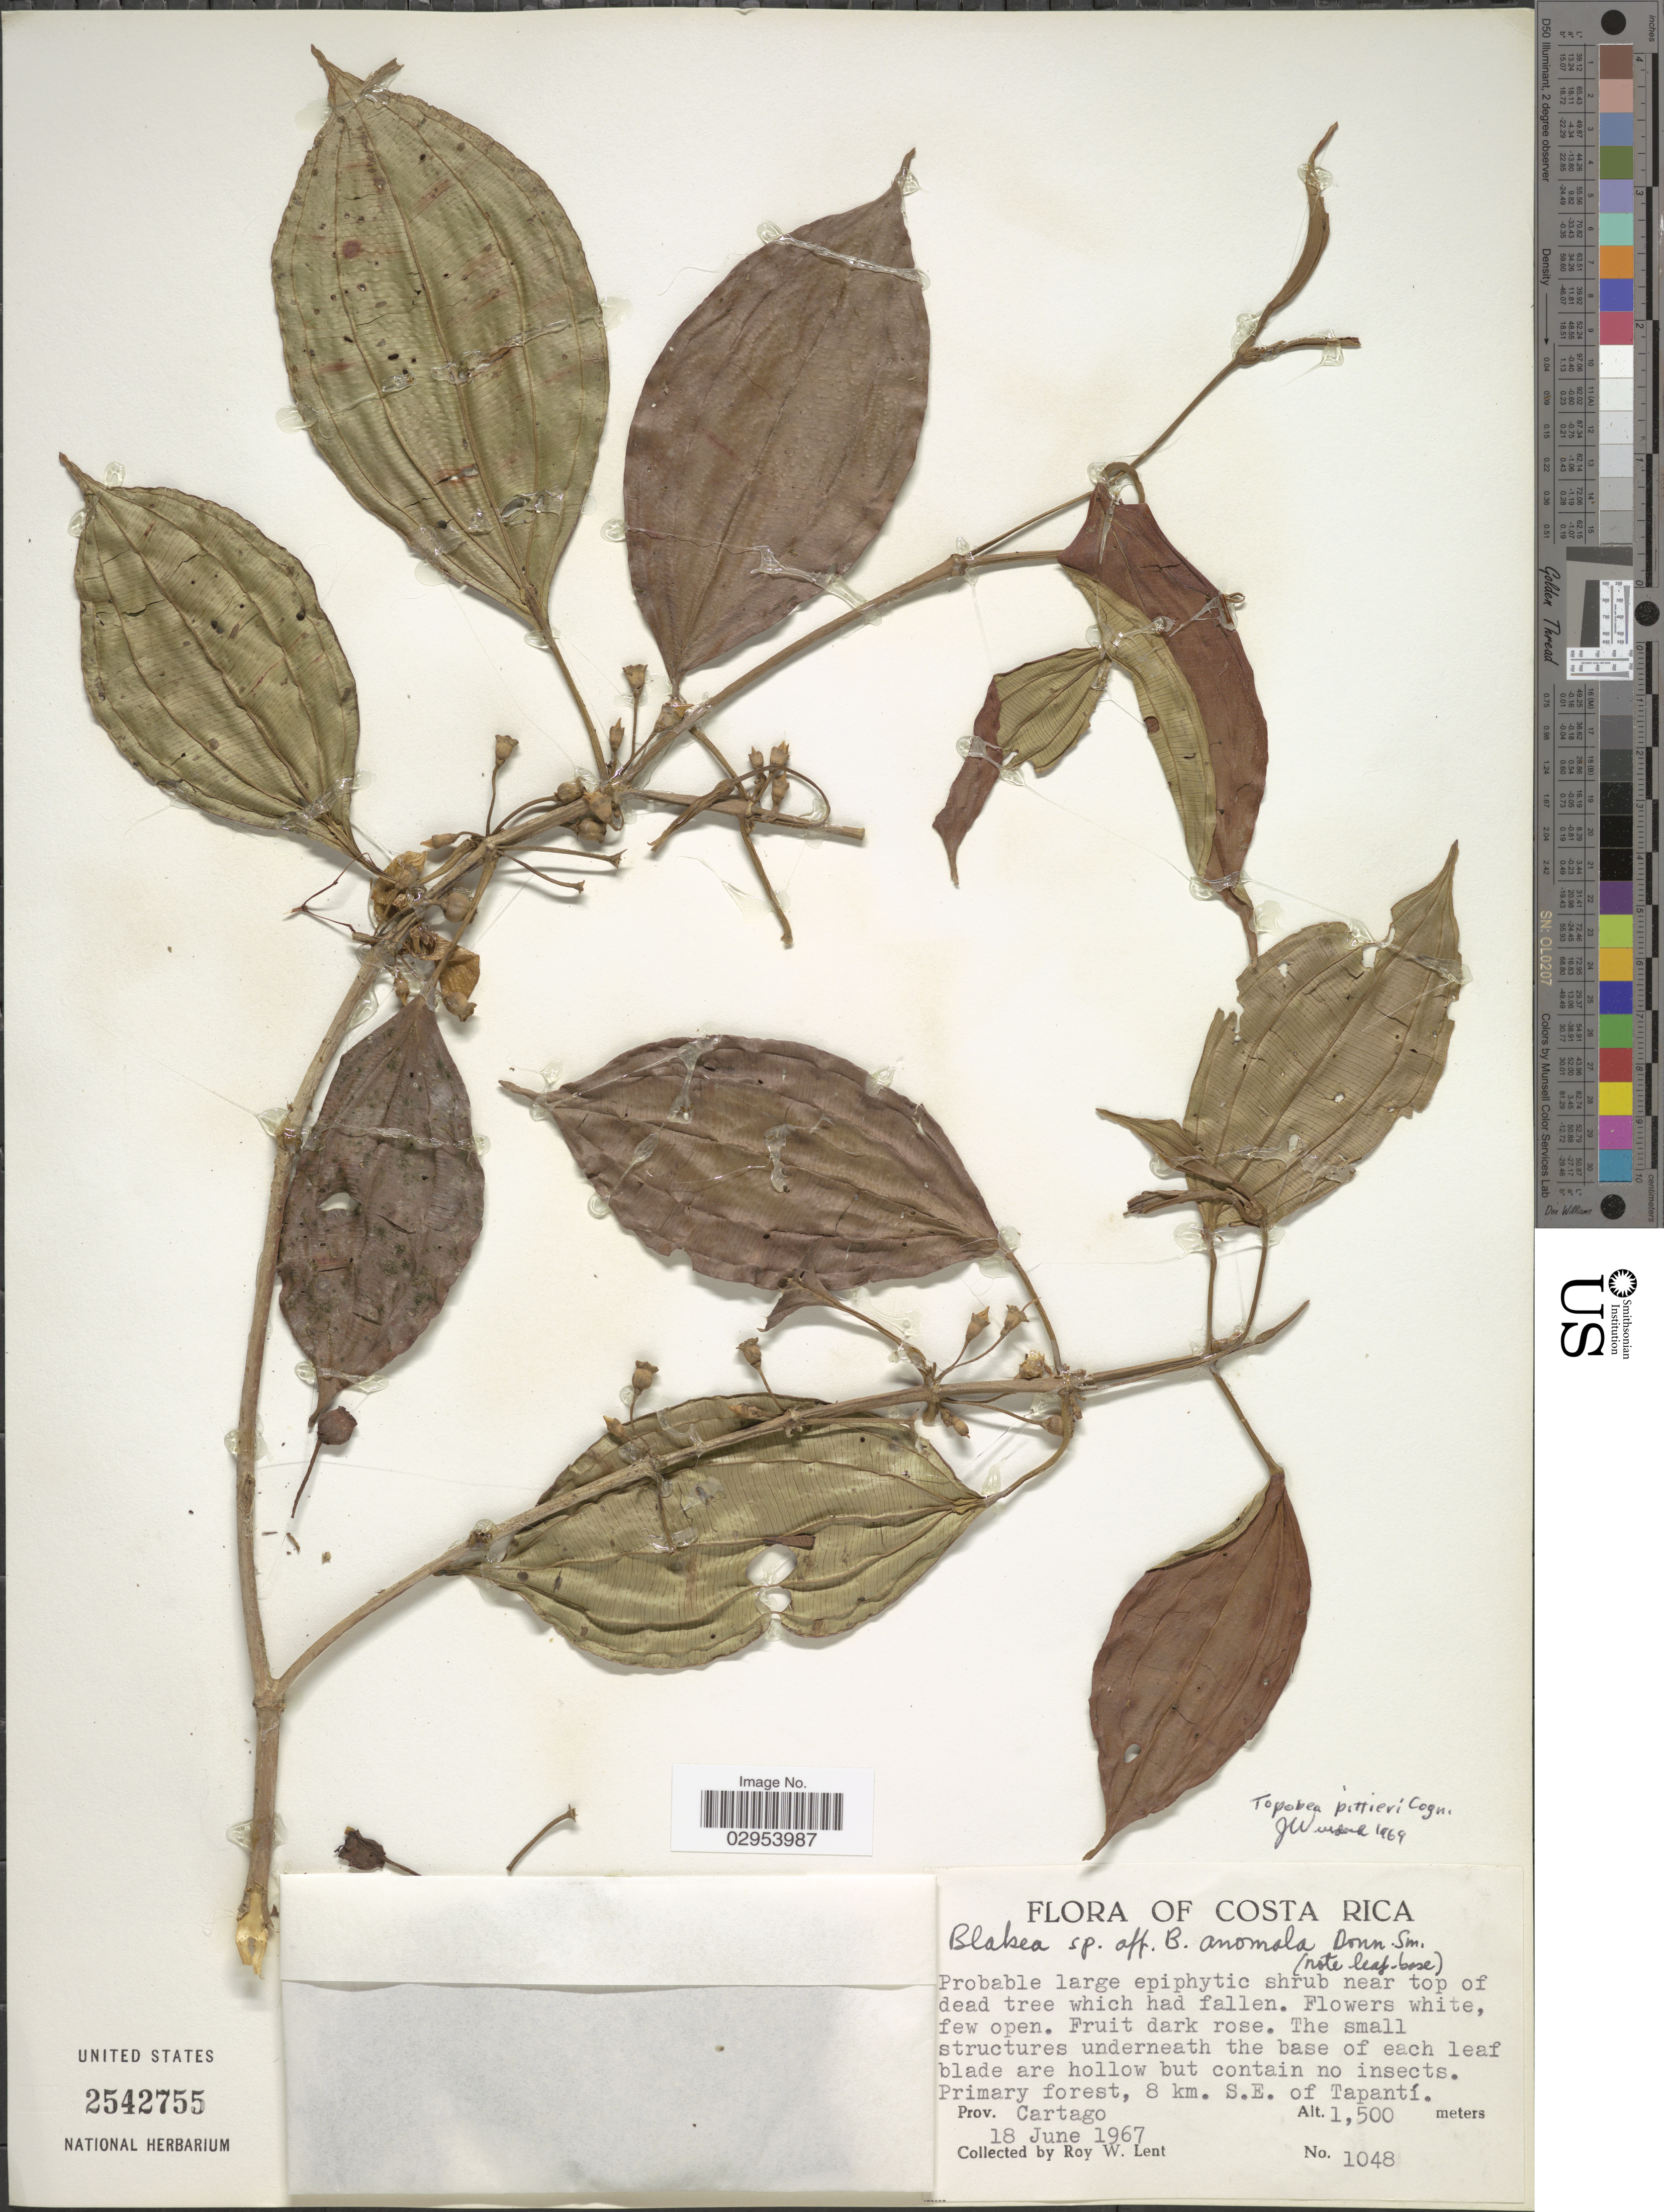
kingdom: Plantae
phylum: Tracheophyta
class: Magnoliopsida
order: Myrtales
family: Melastomataceae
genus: Topobea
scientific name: Topobea pittieri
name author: Cogn.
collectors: R. W. Lent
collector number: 1048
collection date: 1967-06-18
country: Costa Rica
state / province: Cartago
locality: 8 km. S.E. of Tapantí.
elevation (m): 1500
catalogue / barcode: US 2542755